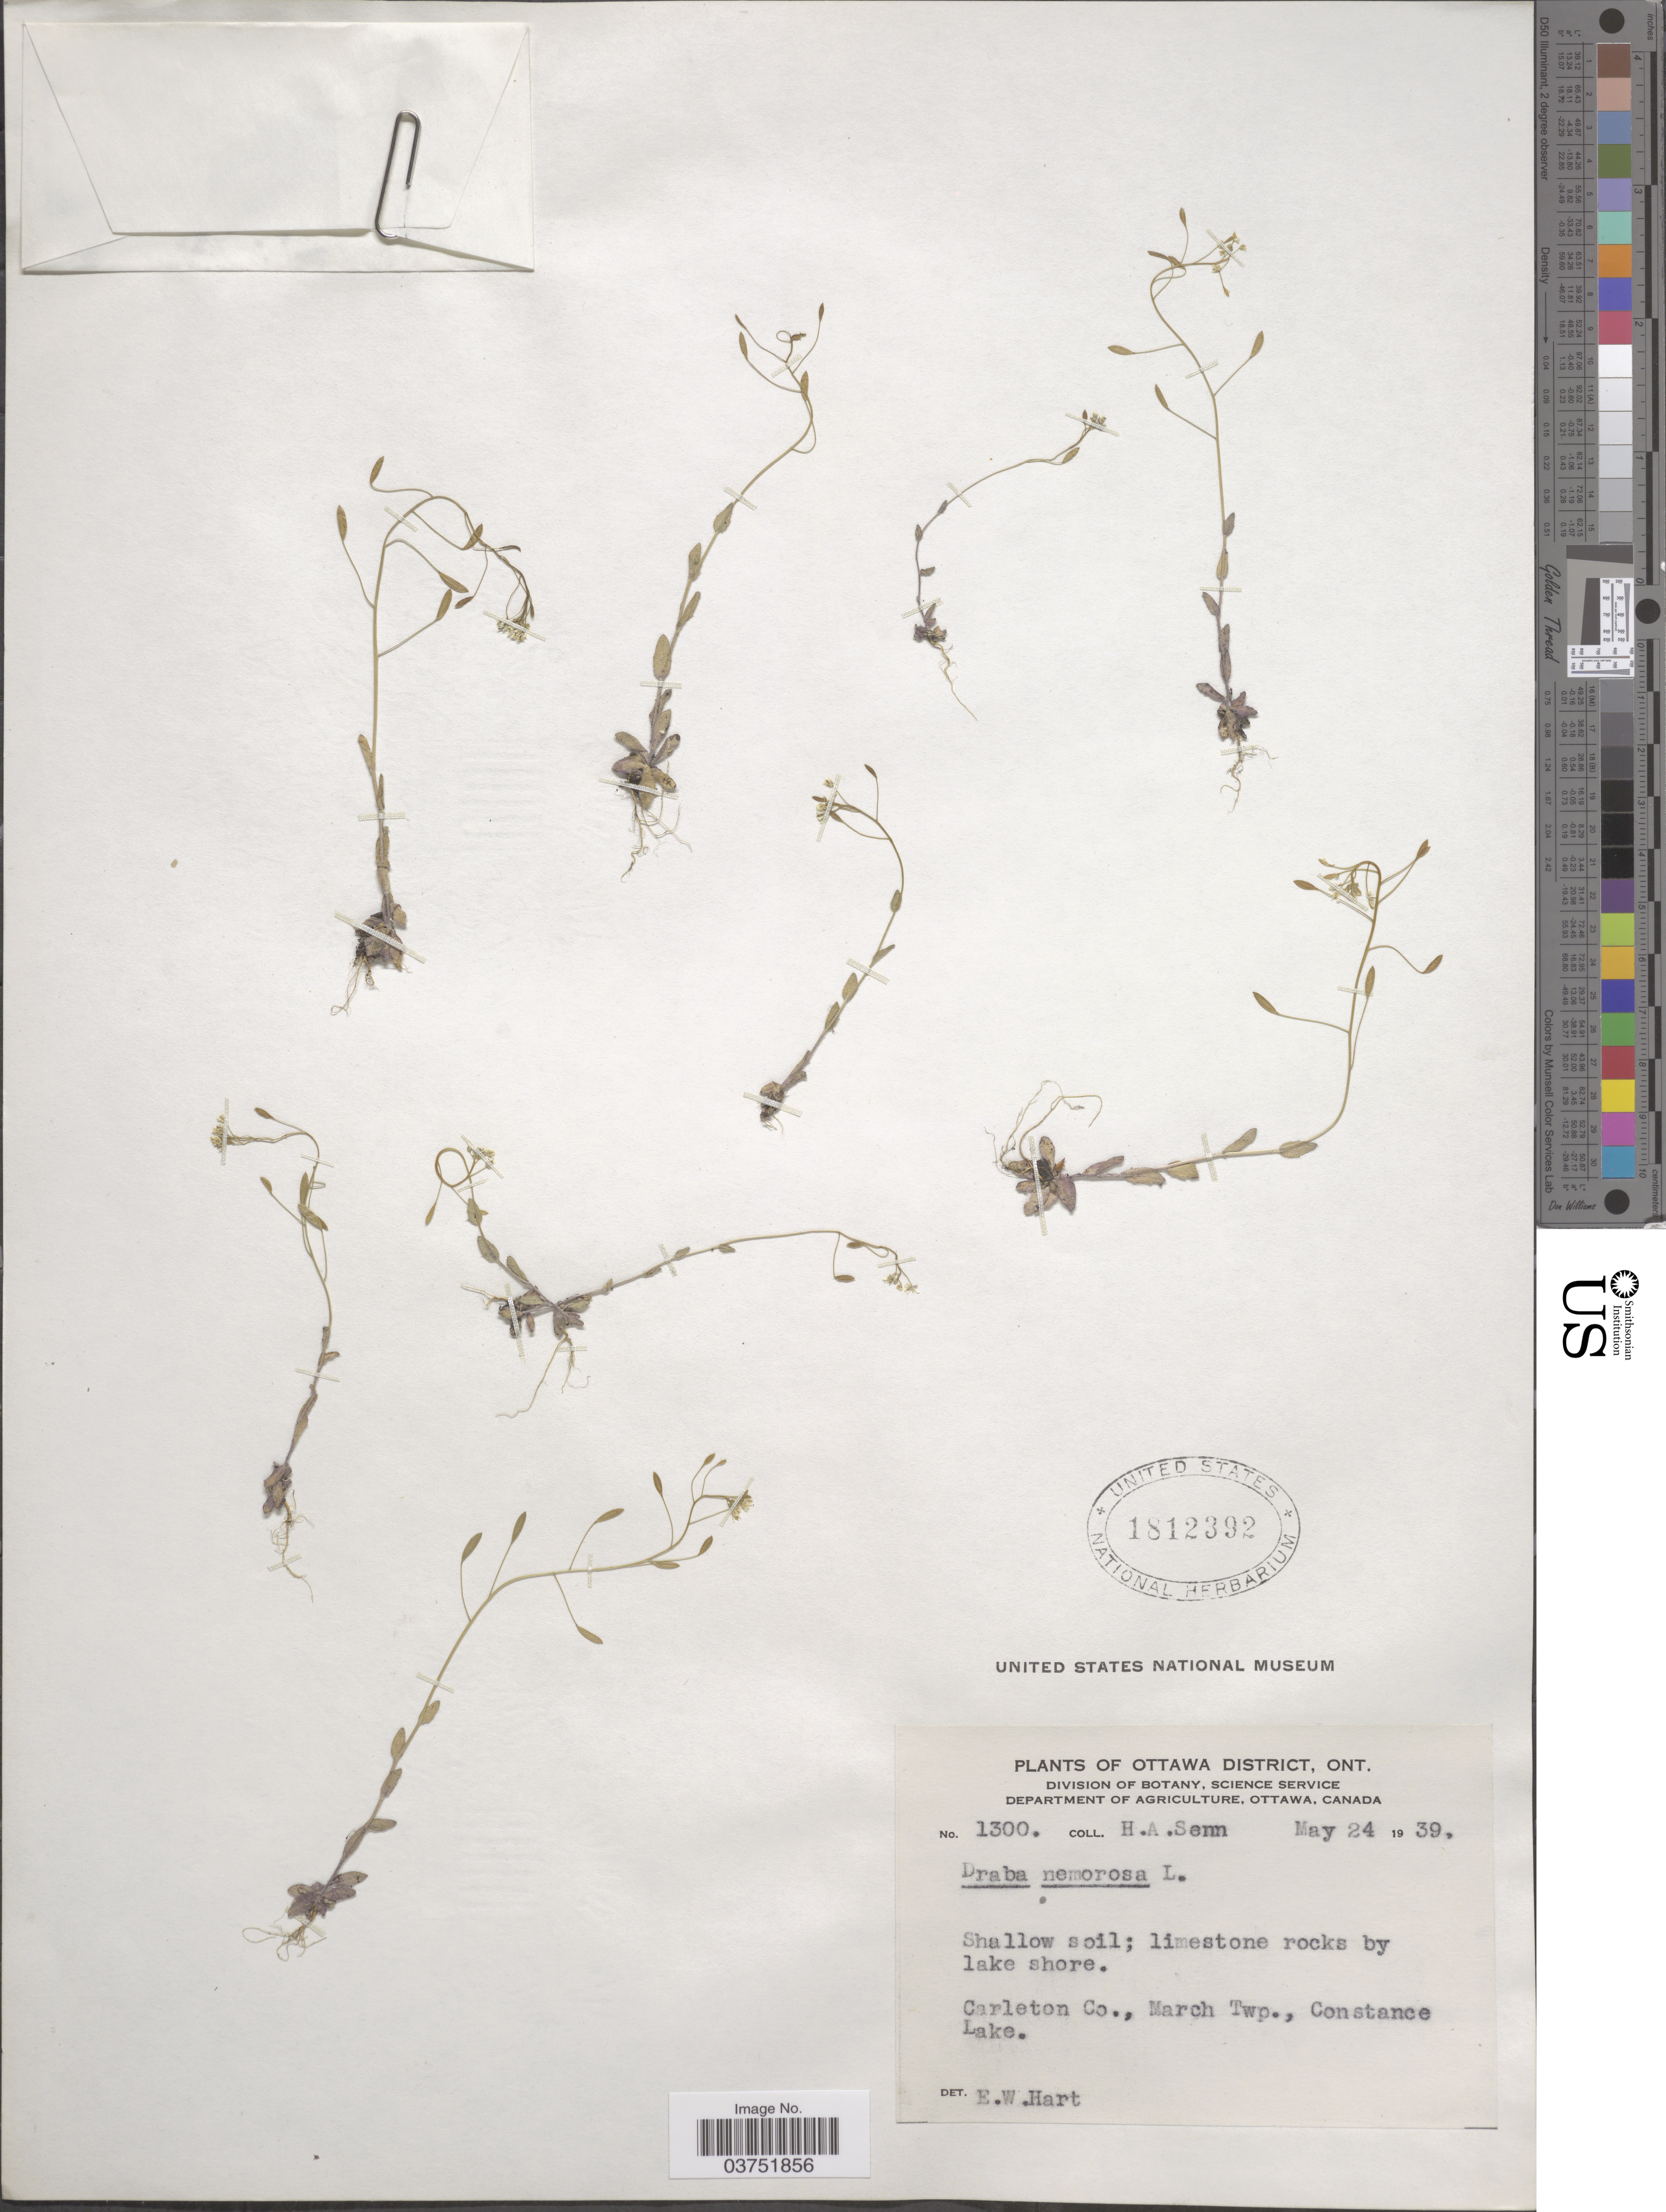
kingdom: Plantae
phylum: Tracheophyta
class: Magnoliopsida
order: Brassicales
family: Brassicaceae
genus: Draba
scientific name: Draba nemorosa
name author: L.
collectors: H. Senn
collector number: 1300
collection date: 1939-05-24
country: Canada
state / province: Ontario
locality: Ottawa District. Carleton Co., March Twp., Constance Lake.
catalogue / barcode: US 1812392